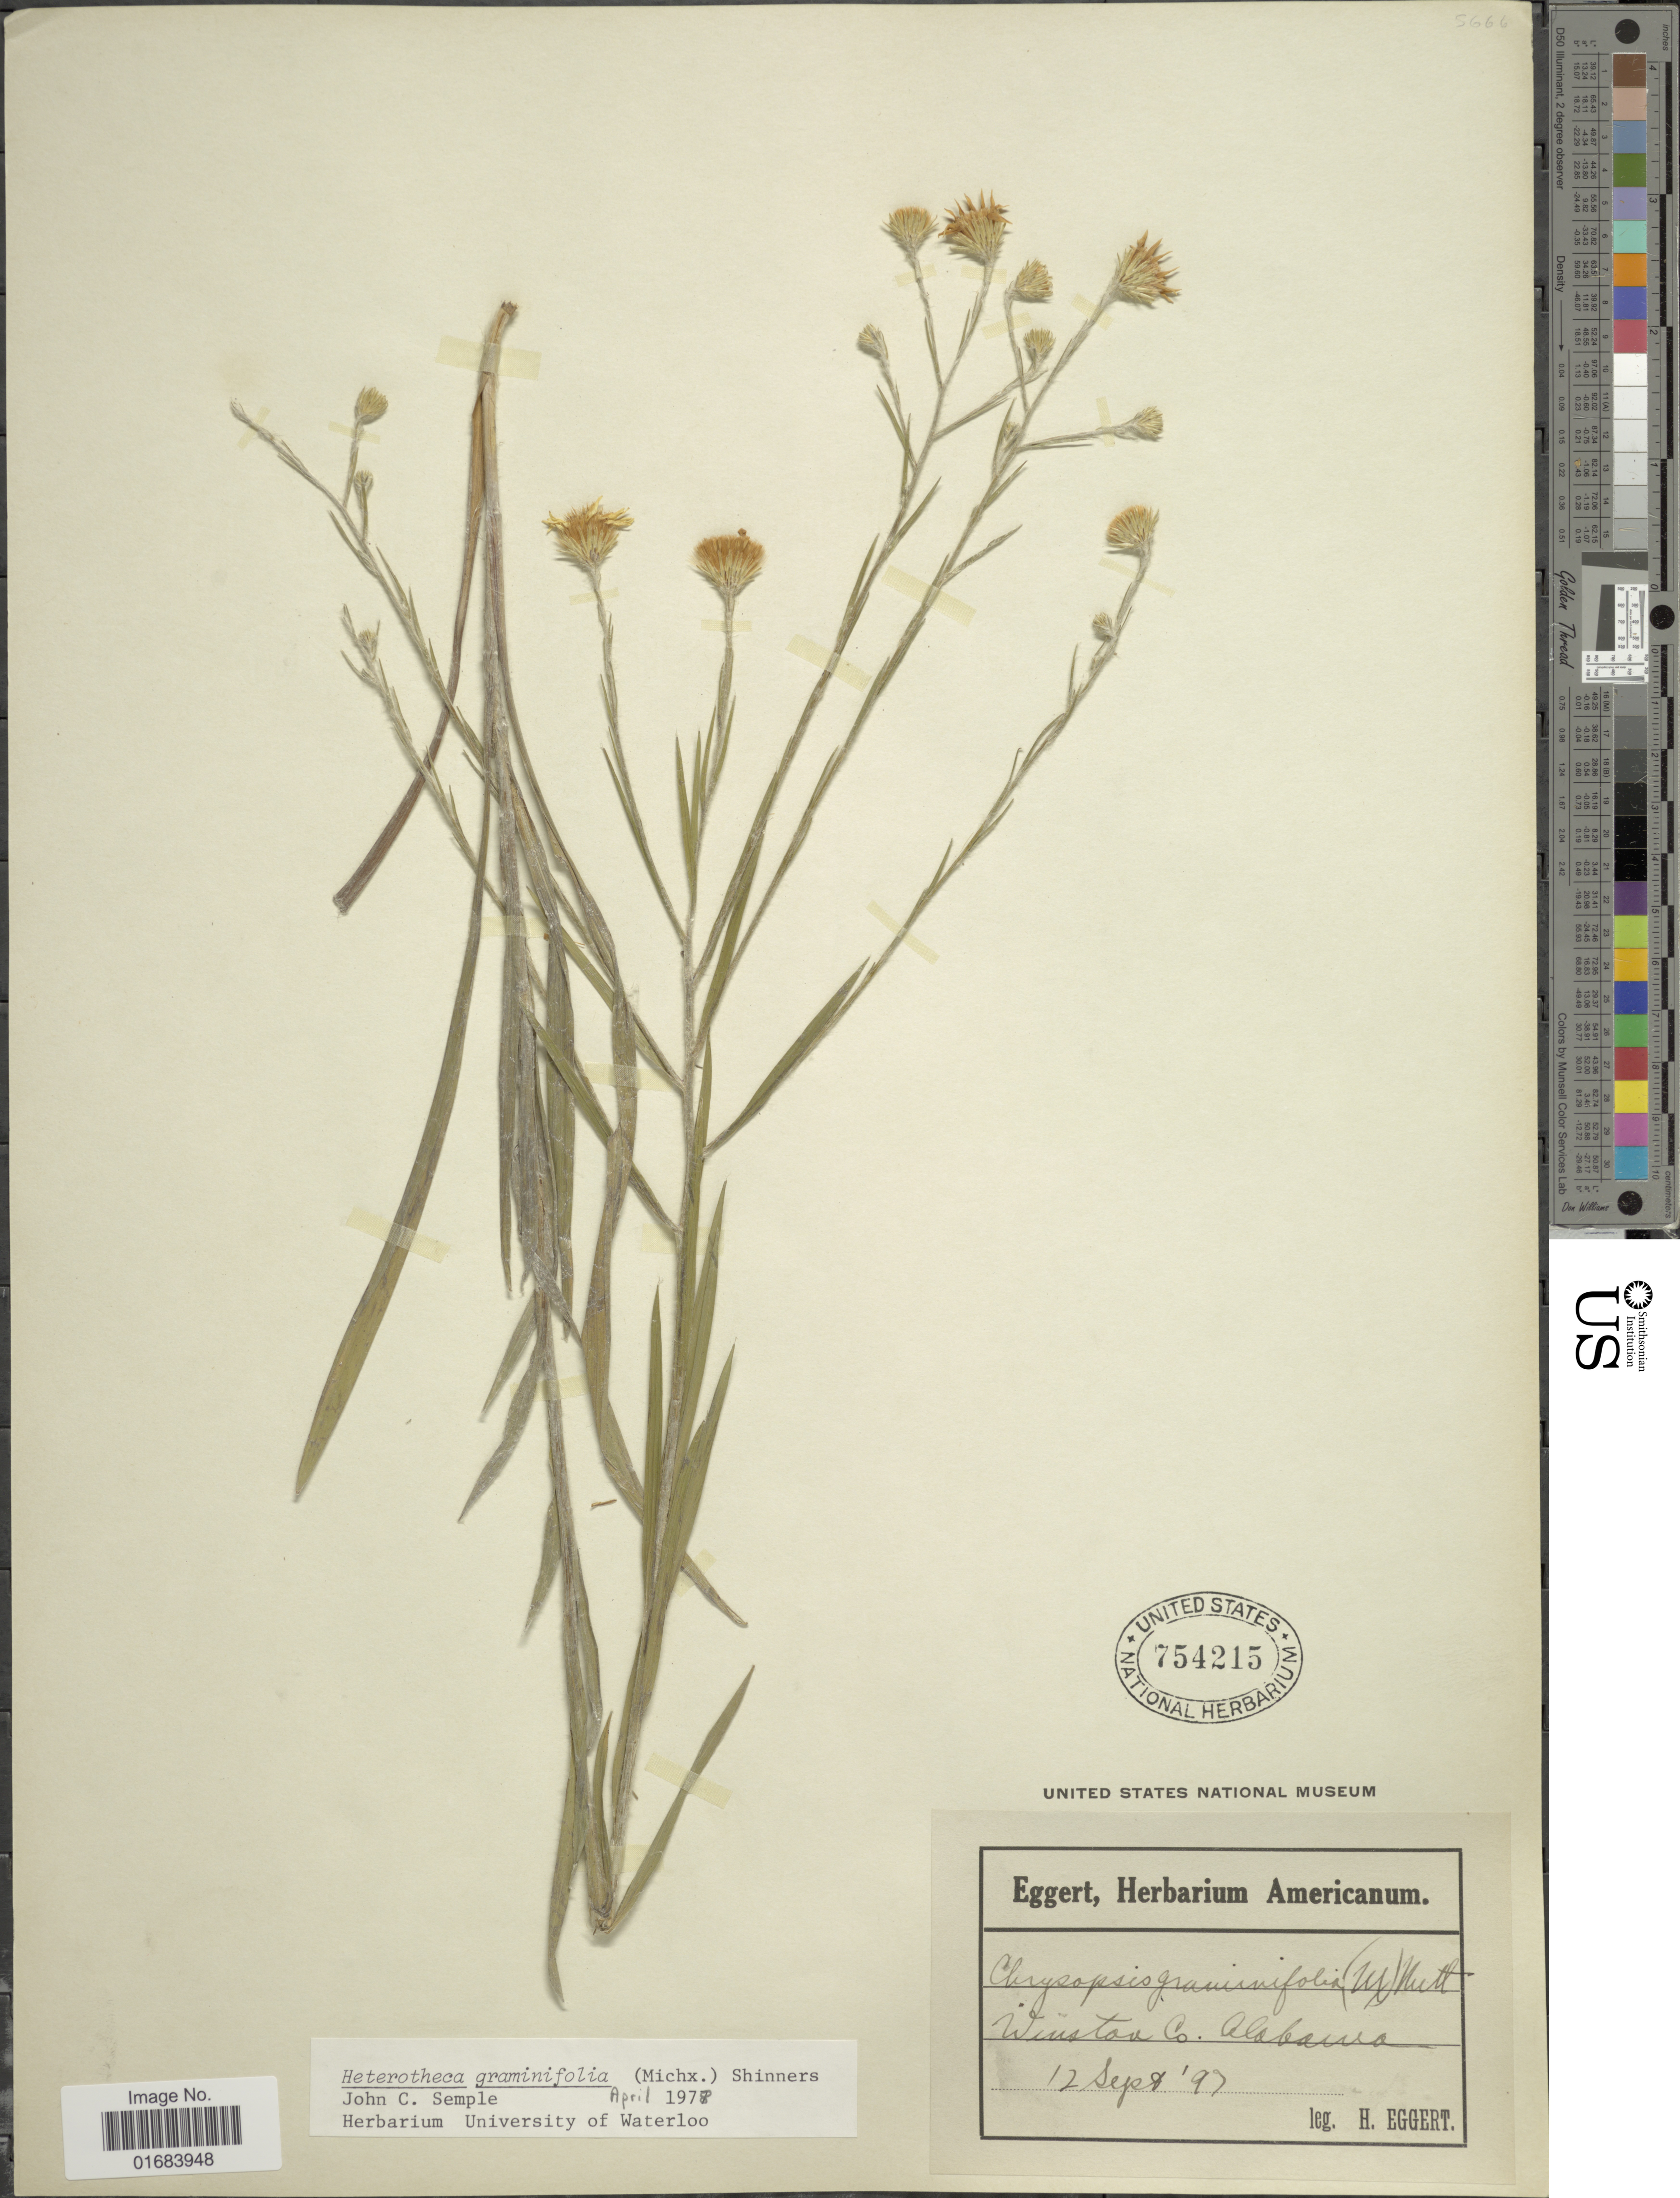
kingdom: Plantae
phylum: Tracheophyta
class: Magnoliopsida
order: Asterales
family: Asteraceae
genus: Pityopsis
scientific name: Pityopsis graminifolia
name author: (Michx.) Nutt.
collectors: H. Eggert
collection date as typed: Transcribed d/m/y: 12/9/97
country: United States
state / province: Alabama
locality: Winston Co.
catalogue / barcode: US 754215